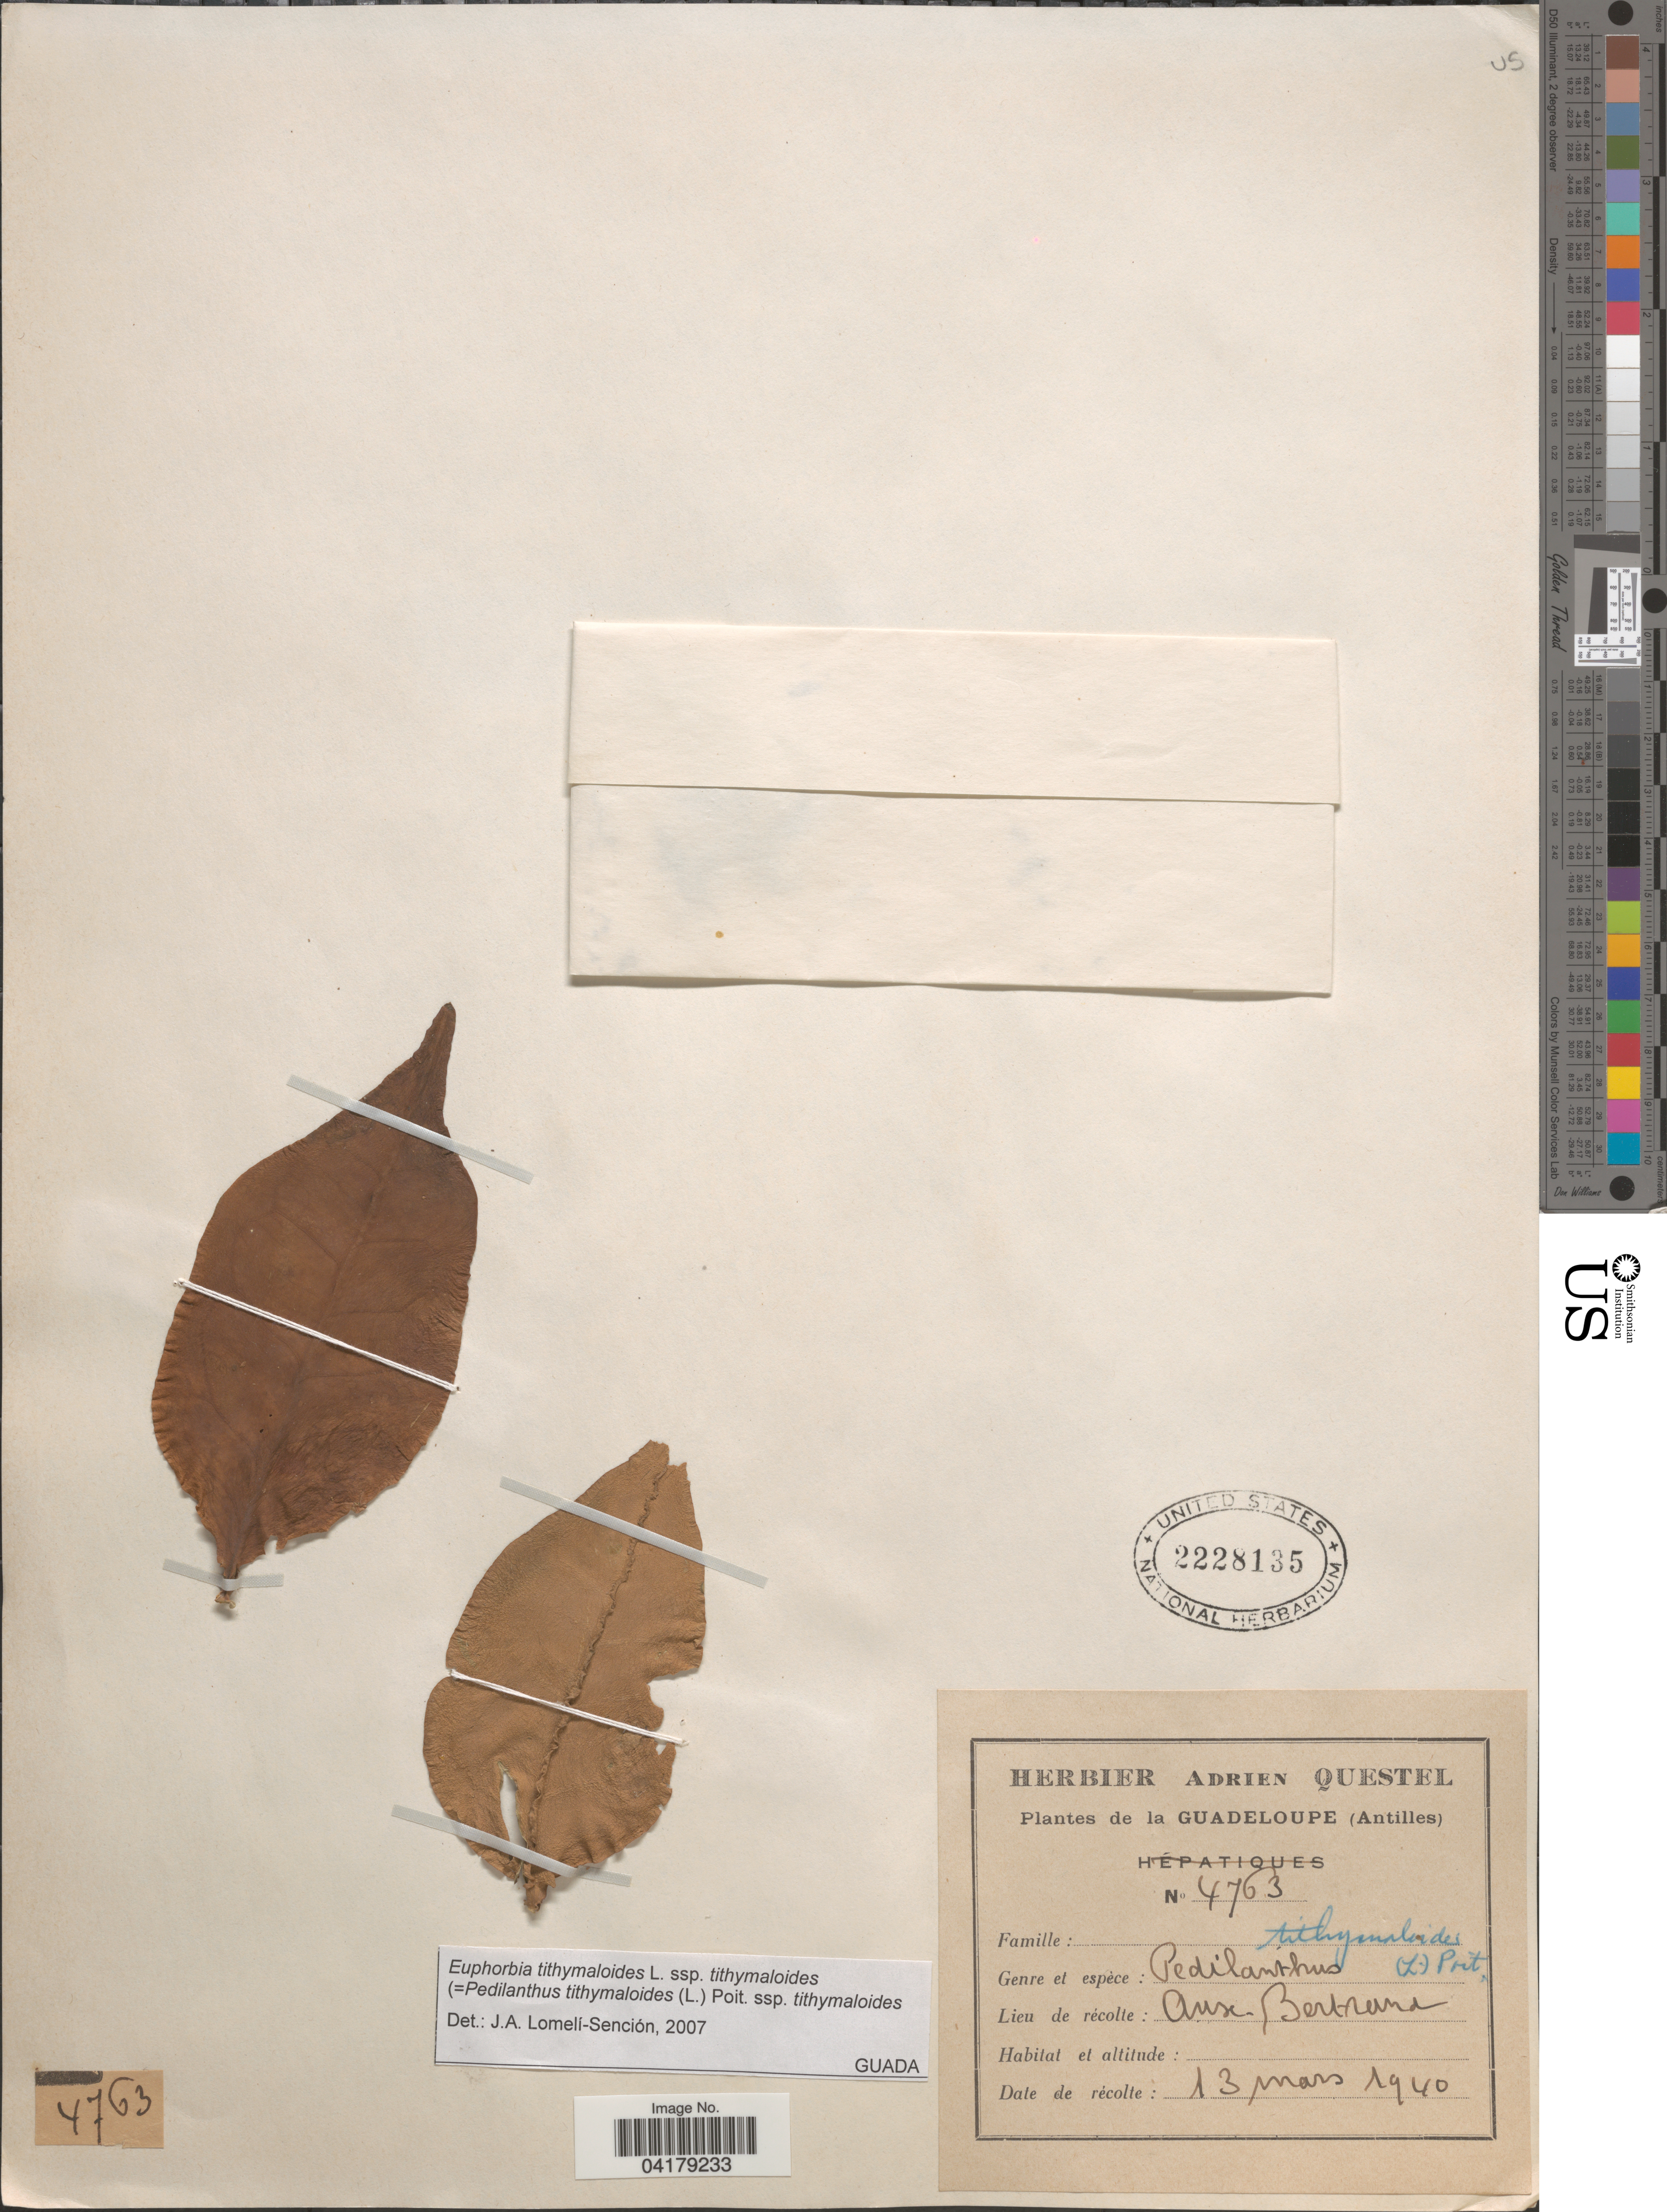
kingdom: Plantae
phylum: Tracheophyta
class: Magnoliopsida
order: Malpighiales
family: Euphorbiaceae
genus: Euphorbia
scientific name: Euphorbia tithymaloides subsp. tithymaloides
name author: L.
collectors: ex herb. A. Questal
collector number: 4763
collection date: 1940-03-13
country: Guadeloupe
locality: (Antilles). Aux-Bertrand.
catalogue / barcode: US 2228135